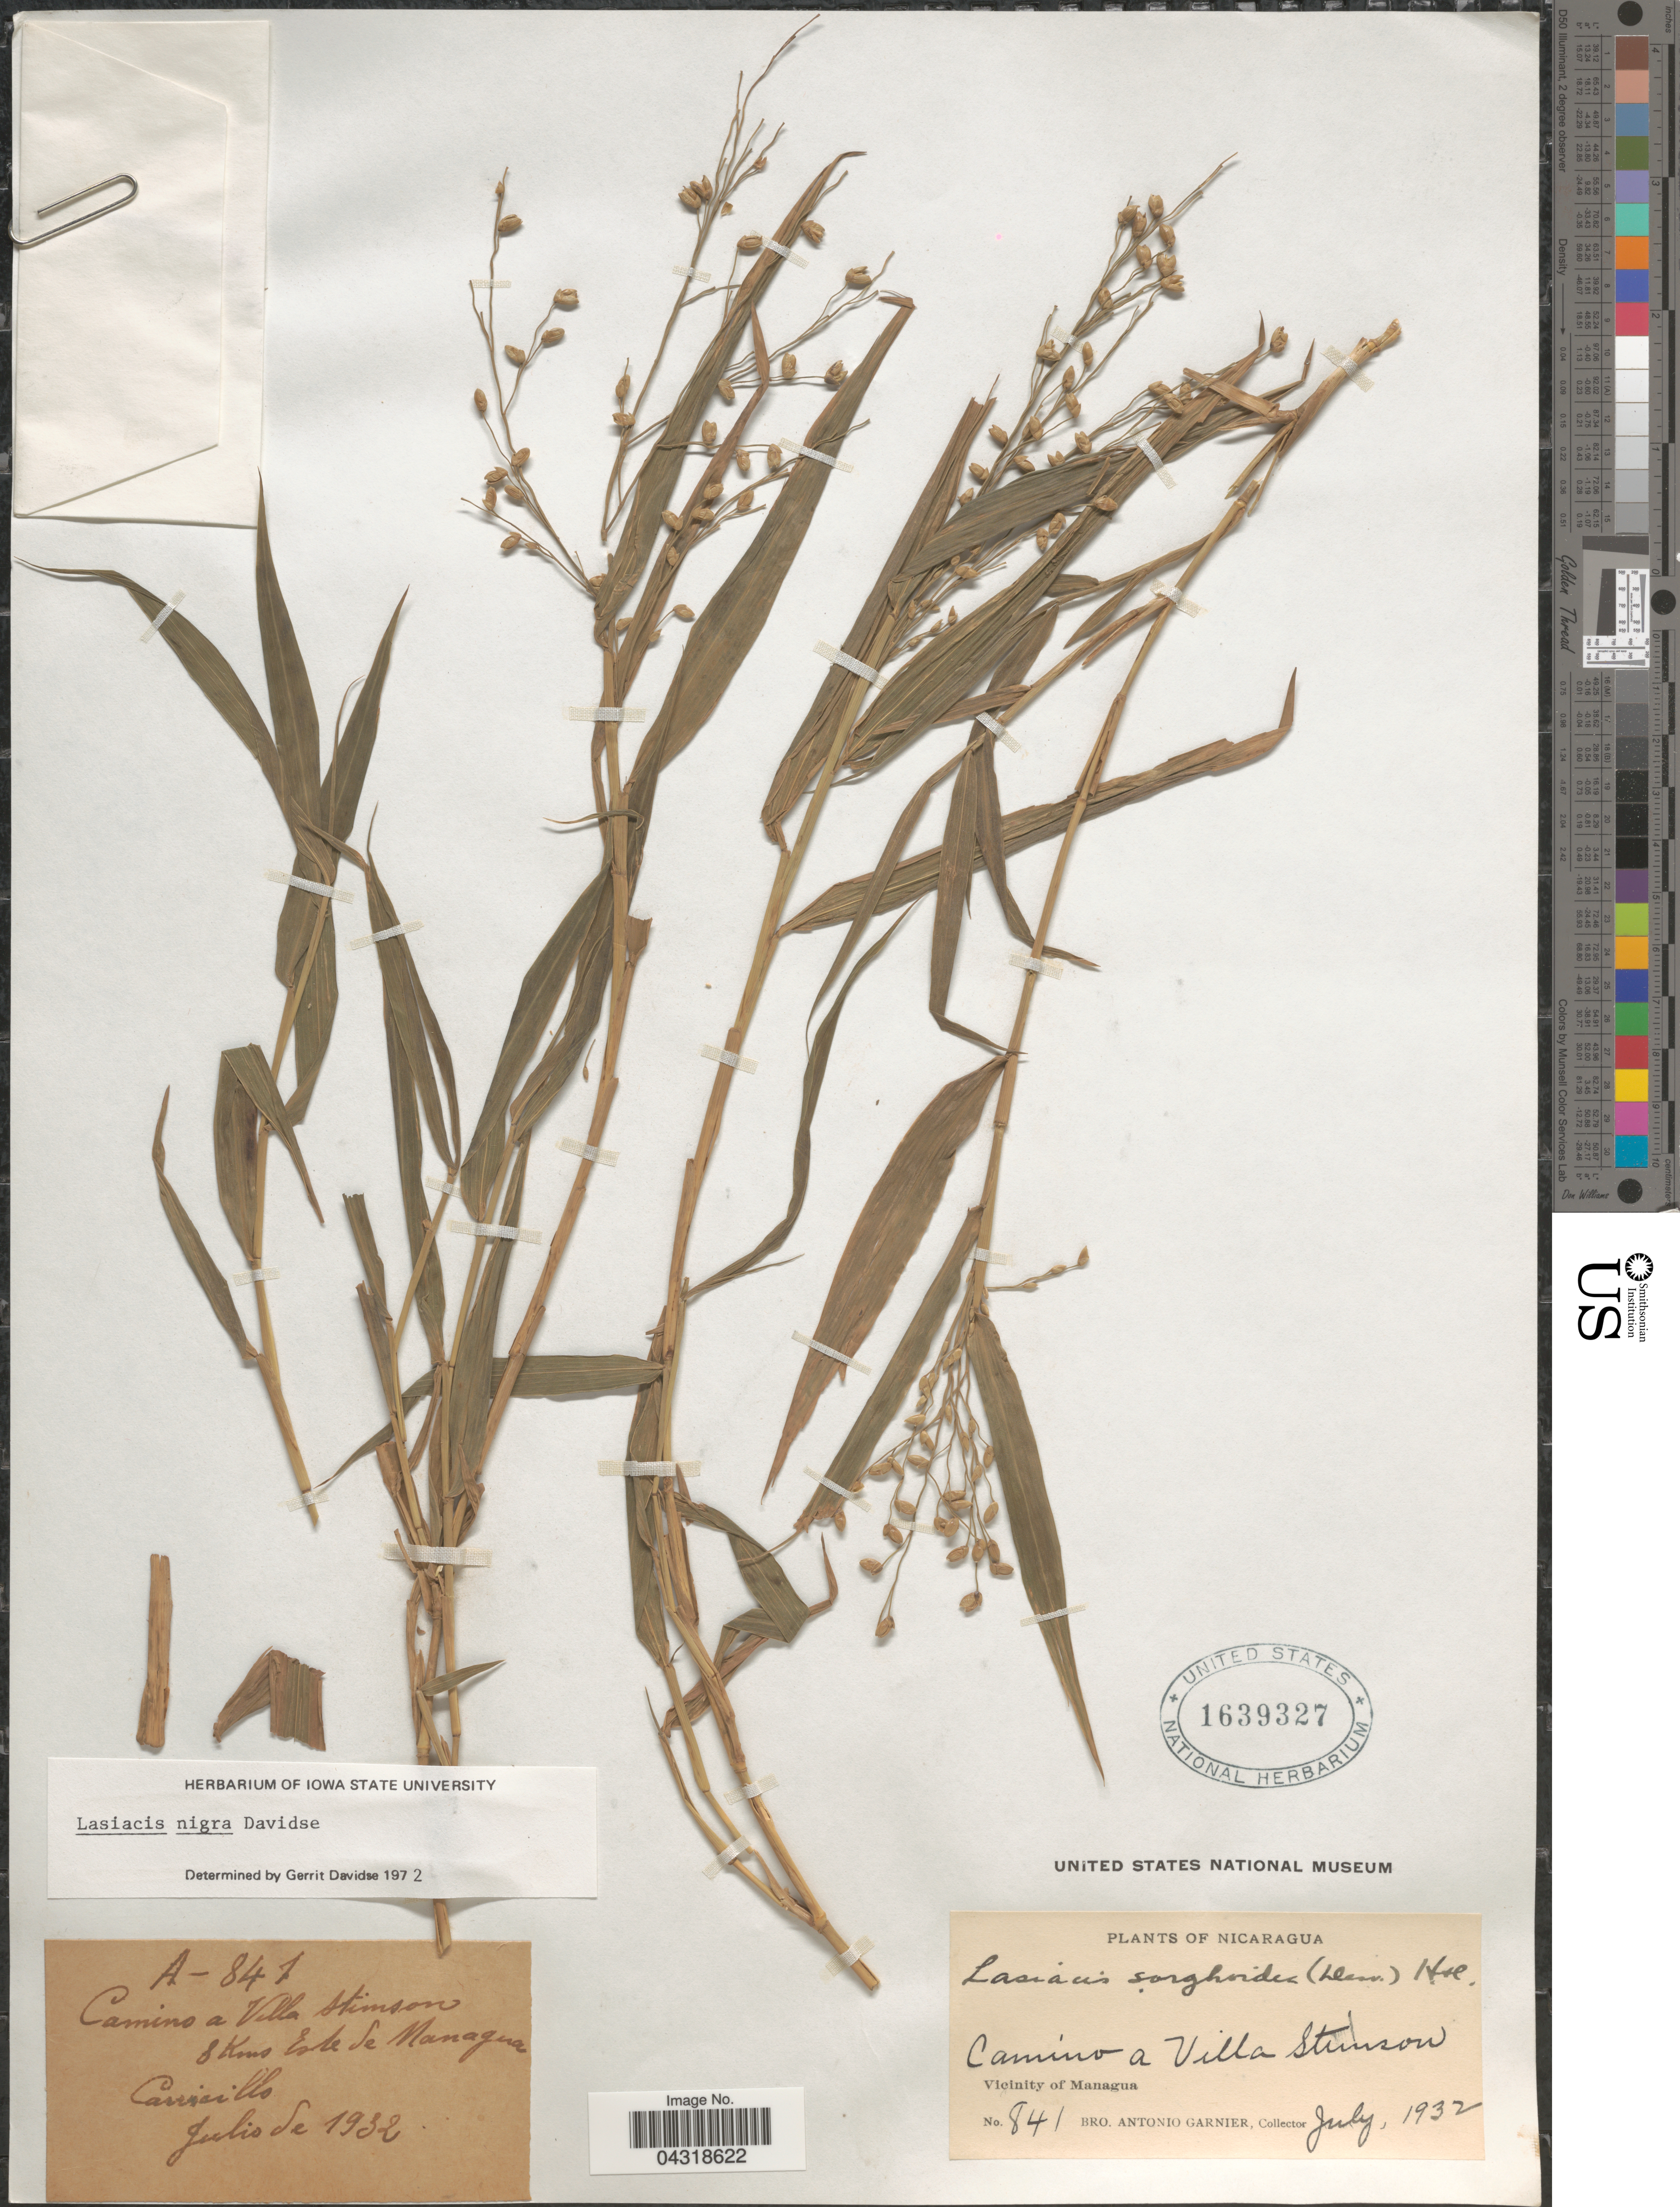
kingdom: Plantae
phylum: Tracheophyta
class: Liliopsida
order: Poales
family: Poaceae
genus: Lasiacis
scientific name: Lasiacis nigra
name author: Davidse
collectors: Bro. A. Garnier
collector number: A-841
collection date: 1932-07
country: Nicaragua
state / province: Managua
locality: Camino a Villa Stimson. Vicinity of Managua. 8 Kms Este de Managua.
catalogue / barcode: US 1639327